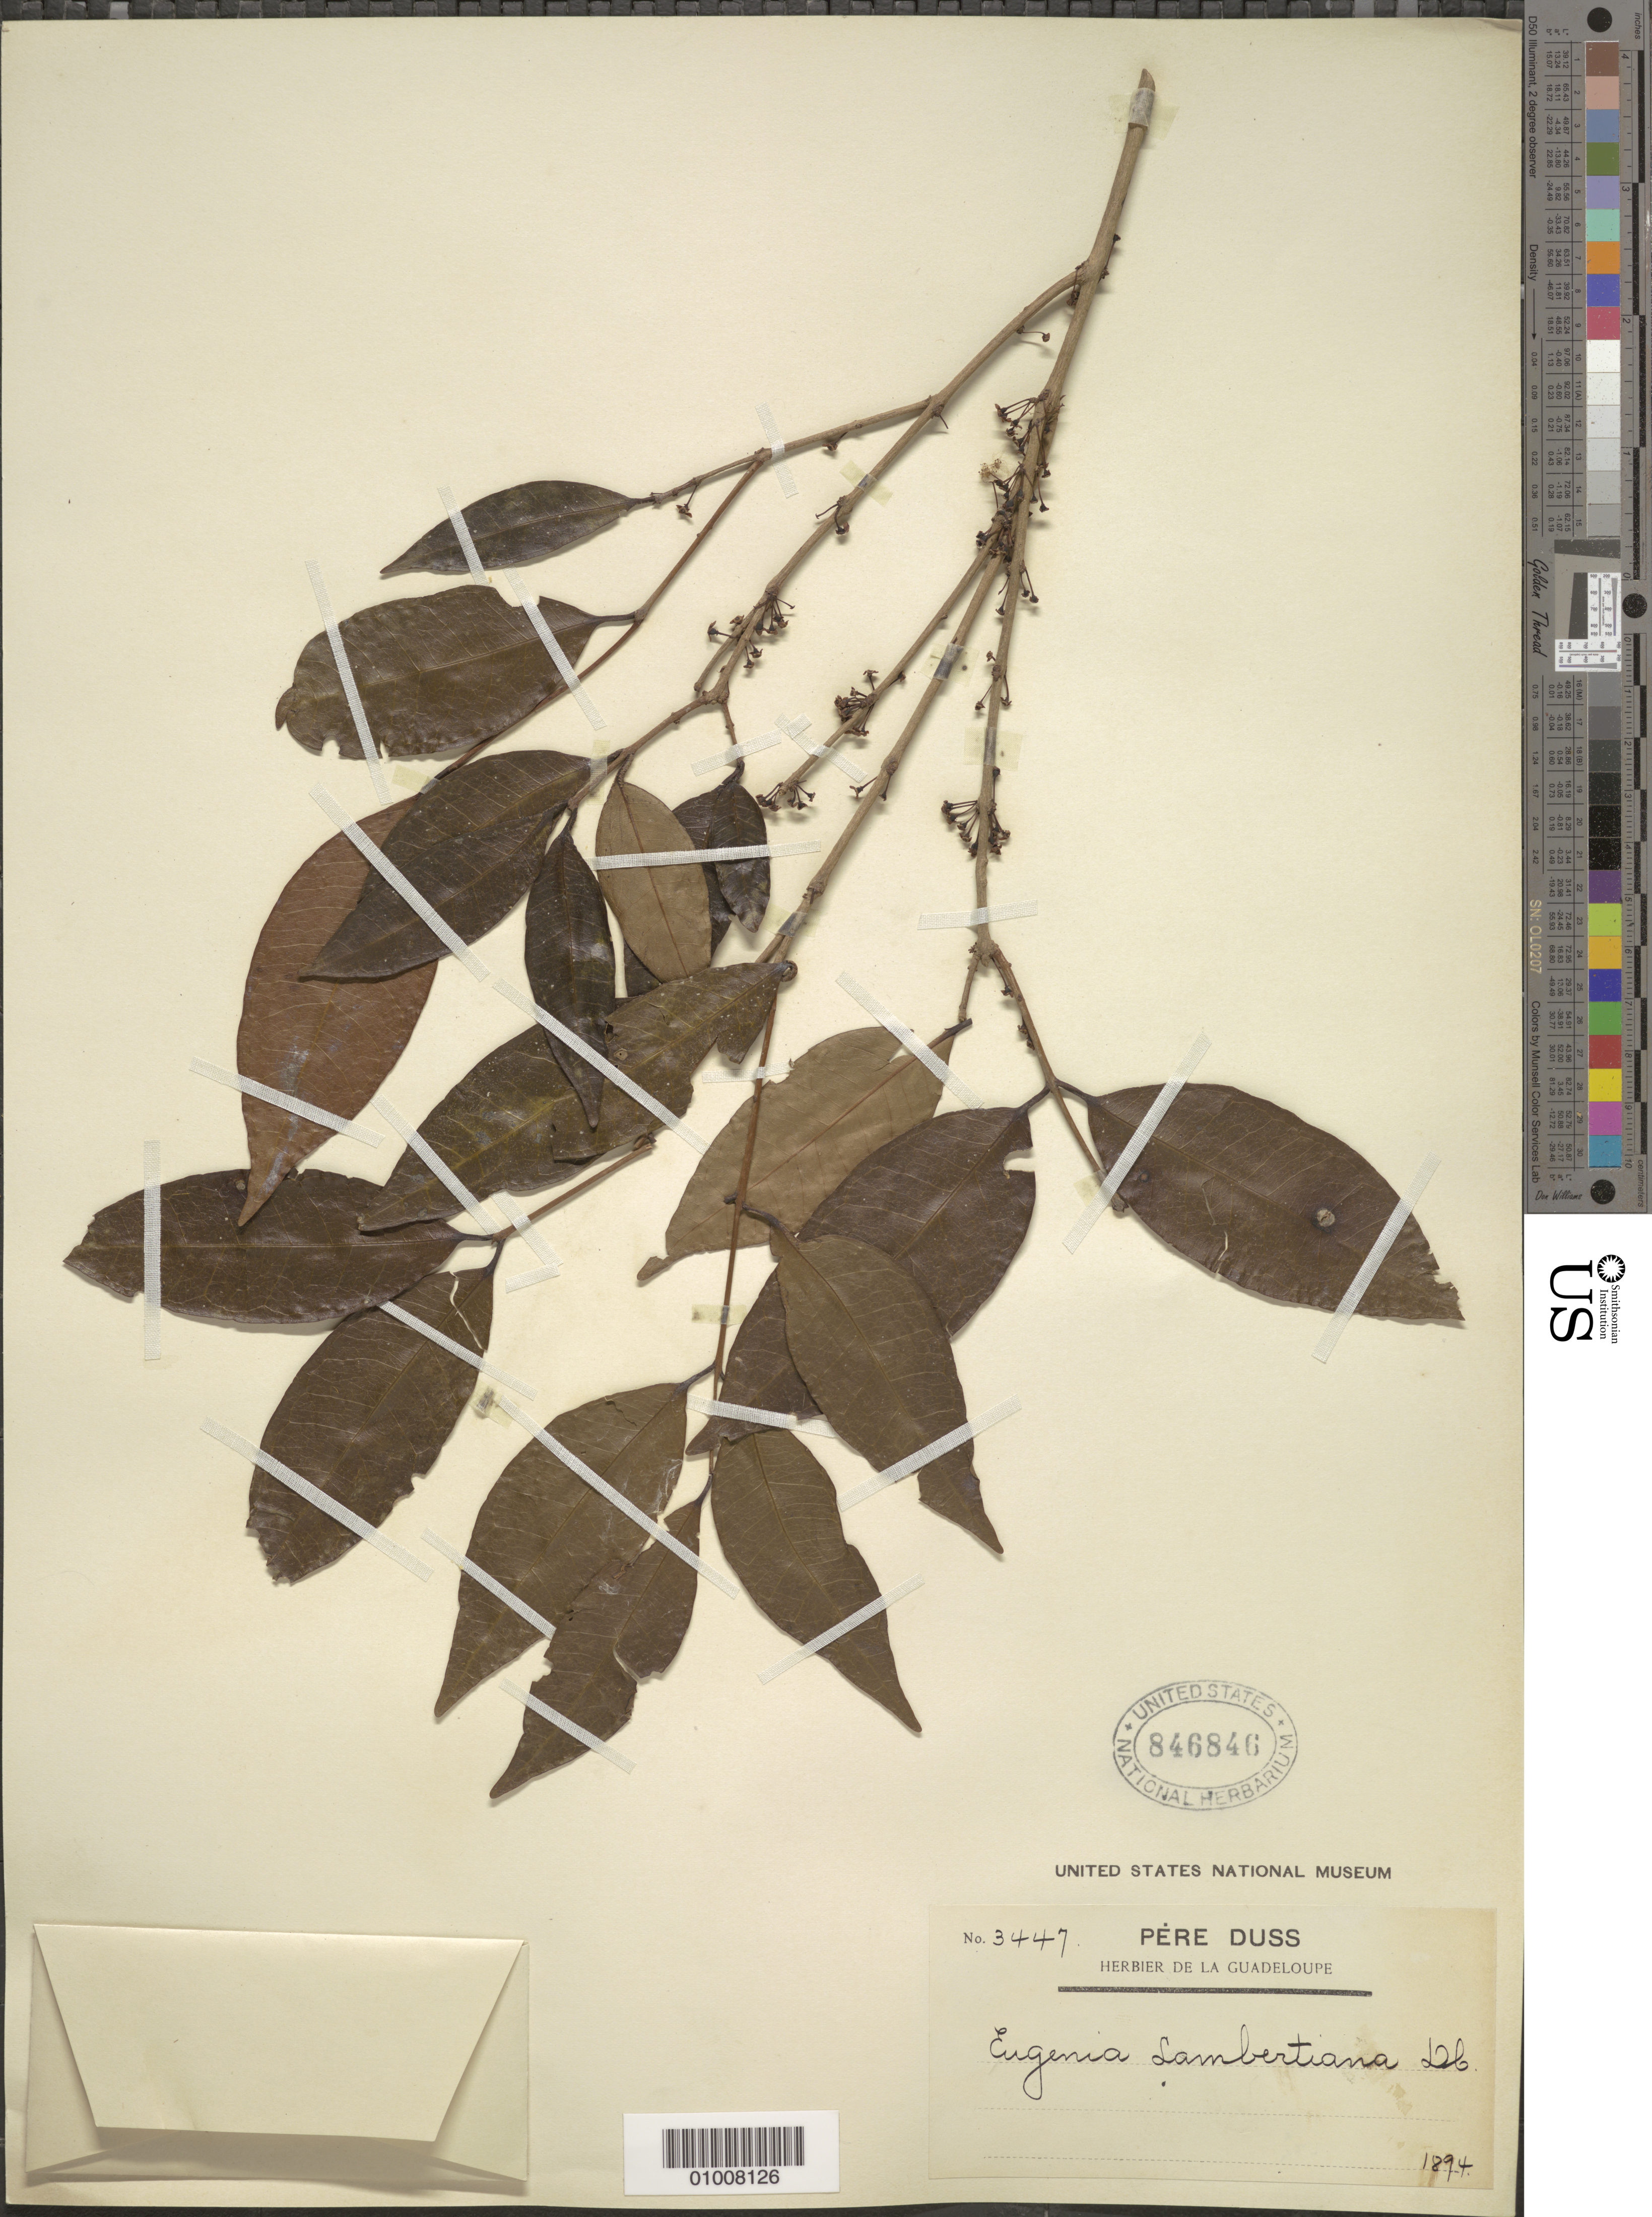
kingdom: Plantae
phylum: Tracheophyta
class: Magnoliopsida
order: Myrtales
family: Myrtaceae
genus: Eugenia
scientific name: Eugenia lambertiana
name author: DC.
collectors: Père Duss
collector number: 3447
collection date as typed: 1894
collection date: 1894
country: Guadeloupe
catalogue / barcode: US 846846